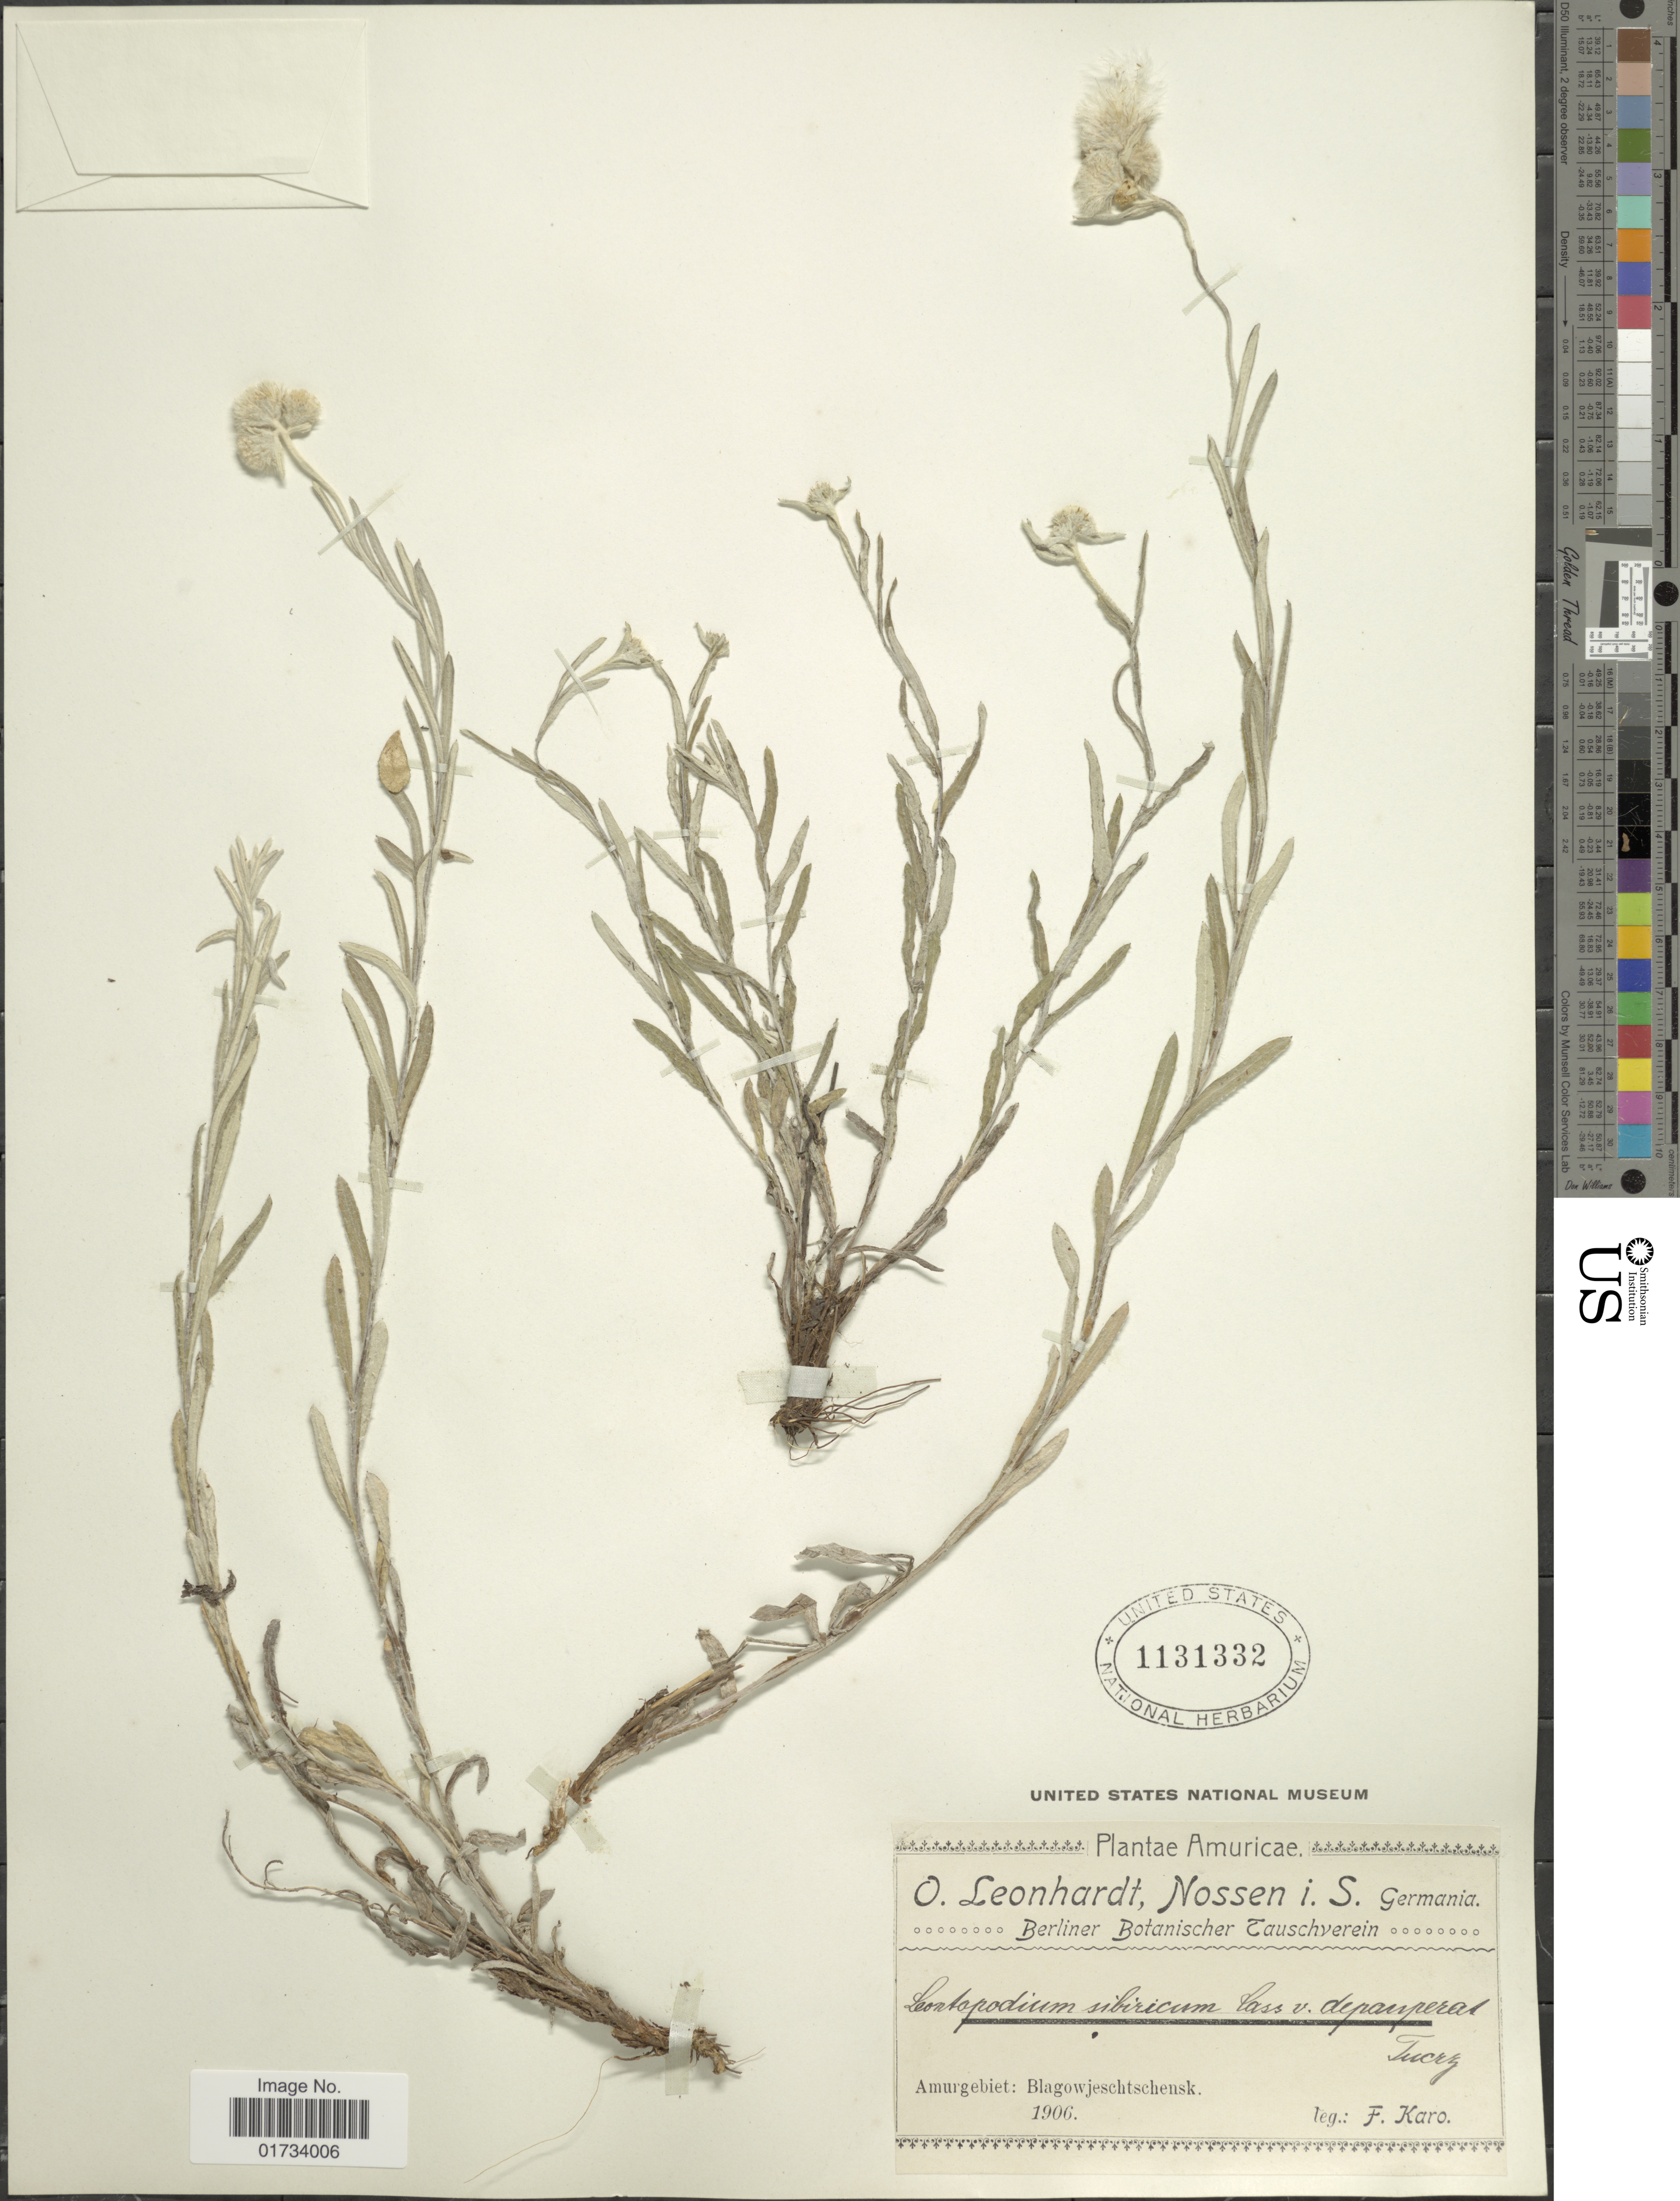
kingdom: Plantae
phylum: Tracheophyta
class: Magnoliopsida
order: Asterales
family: Asteraceae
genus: Leontopodium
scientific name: Leontopodium sibricum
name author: Cass.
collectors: F. Karo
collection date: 1906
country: Russian Federation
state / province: Amur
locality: Amurgebiet: Blagowjeschtschensk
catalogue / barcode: US 1131332